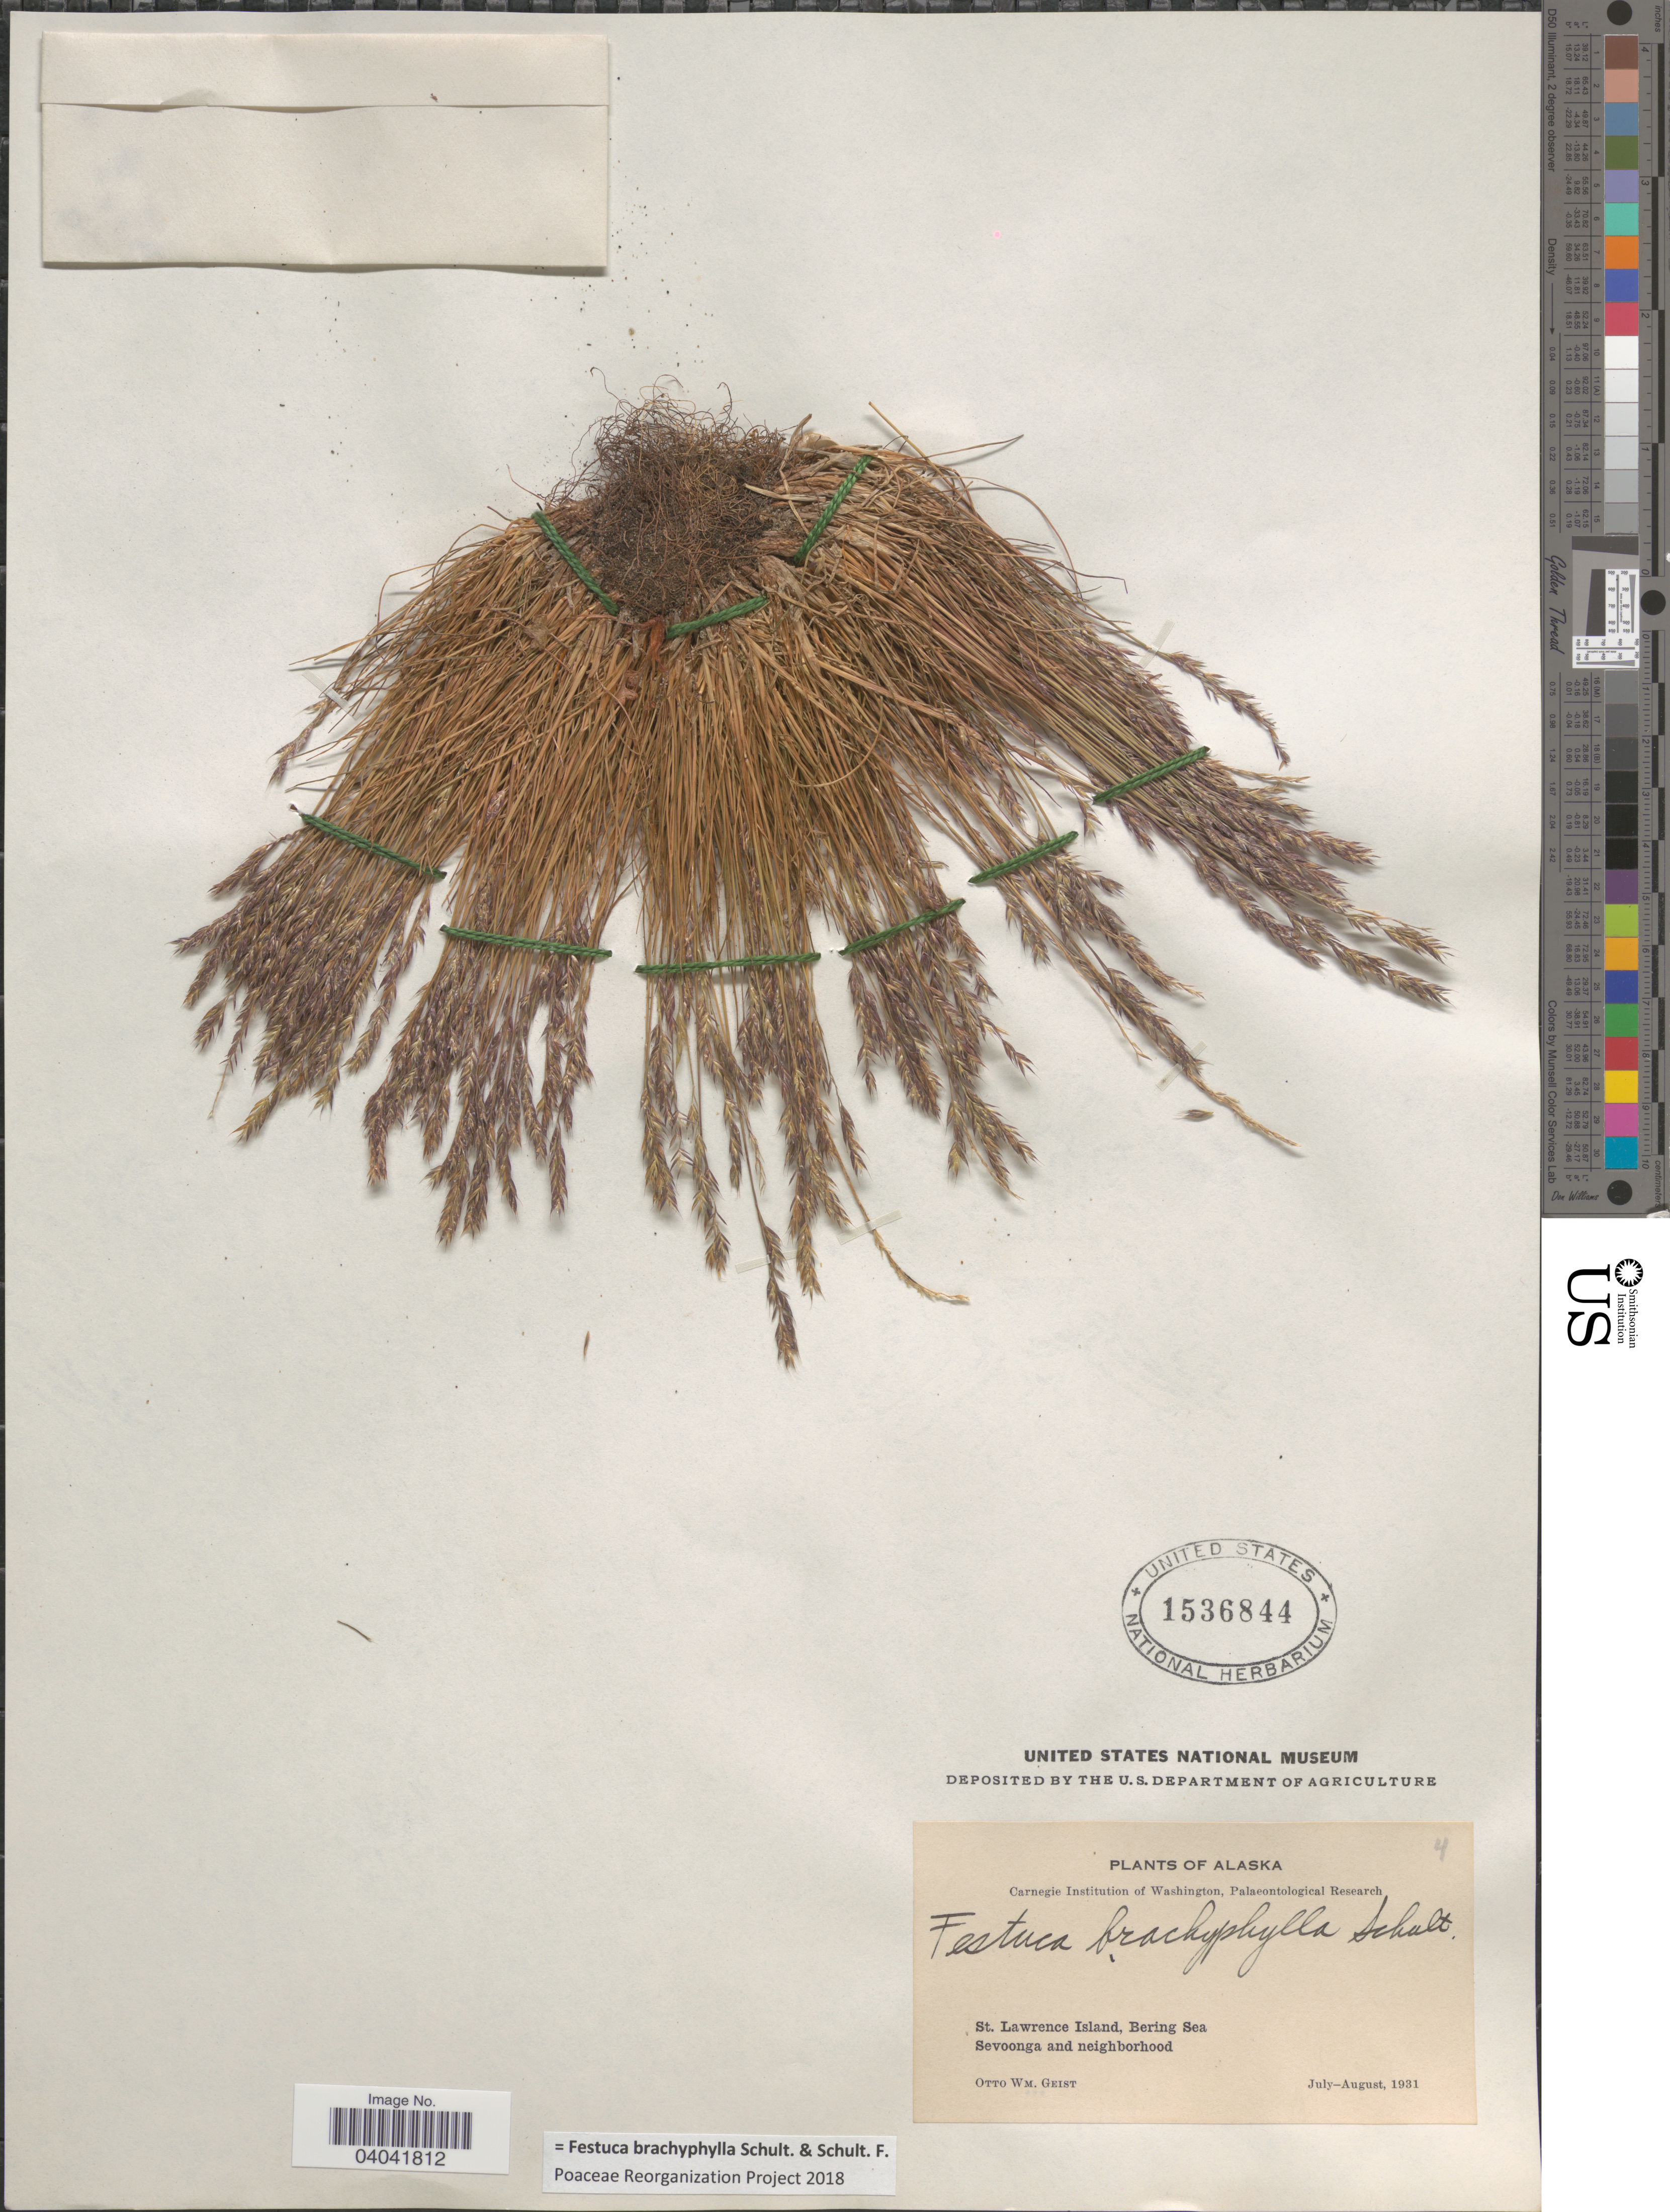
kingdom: Plantae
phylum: Tracheophyta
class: Liliopsida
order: Poales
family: Poaceae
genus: Festuca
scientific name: Festuca brachyphylla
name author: Schult. & Schult. f.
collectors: O. Geist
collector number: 4?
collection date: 1931-07/1931-08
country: United States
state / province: Alaska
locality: St. Lawrence Island, Bering Sea. Sevoonga and neigborhood.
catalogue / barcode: US 1536844